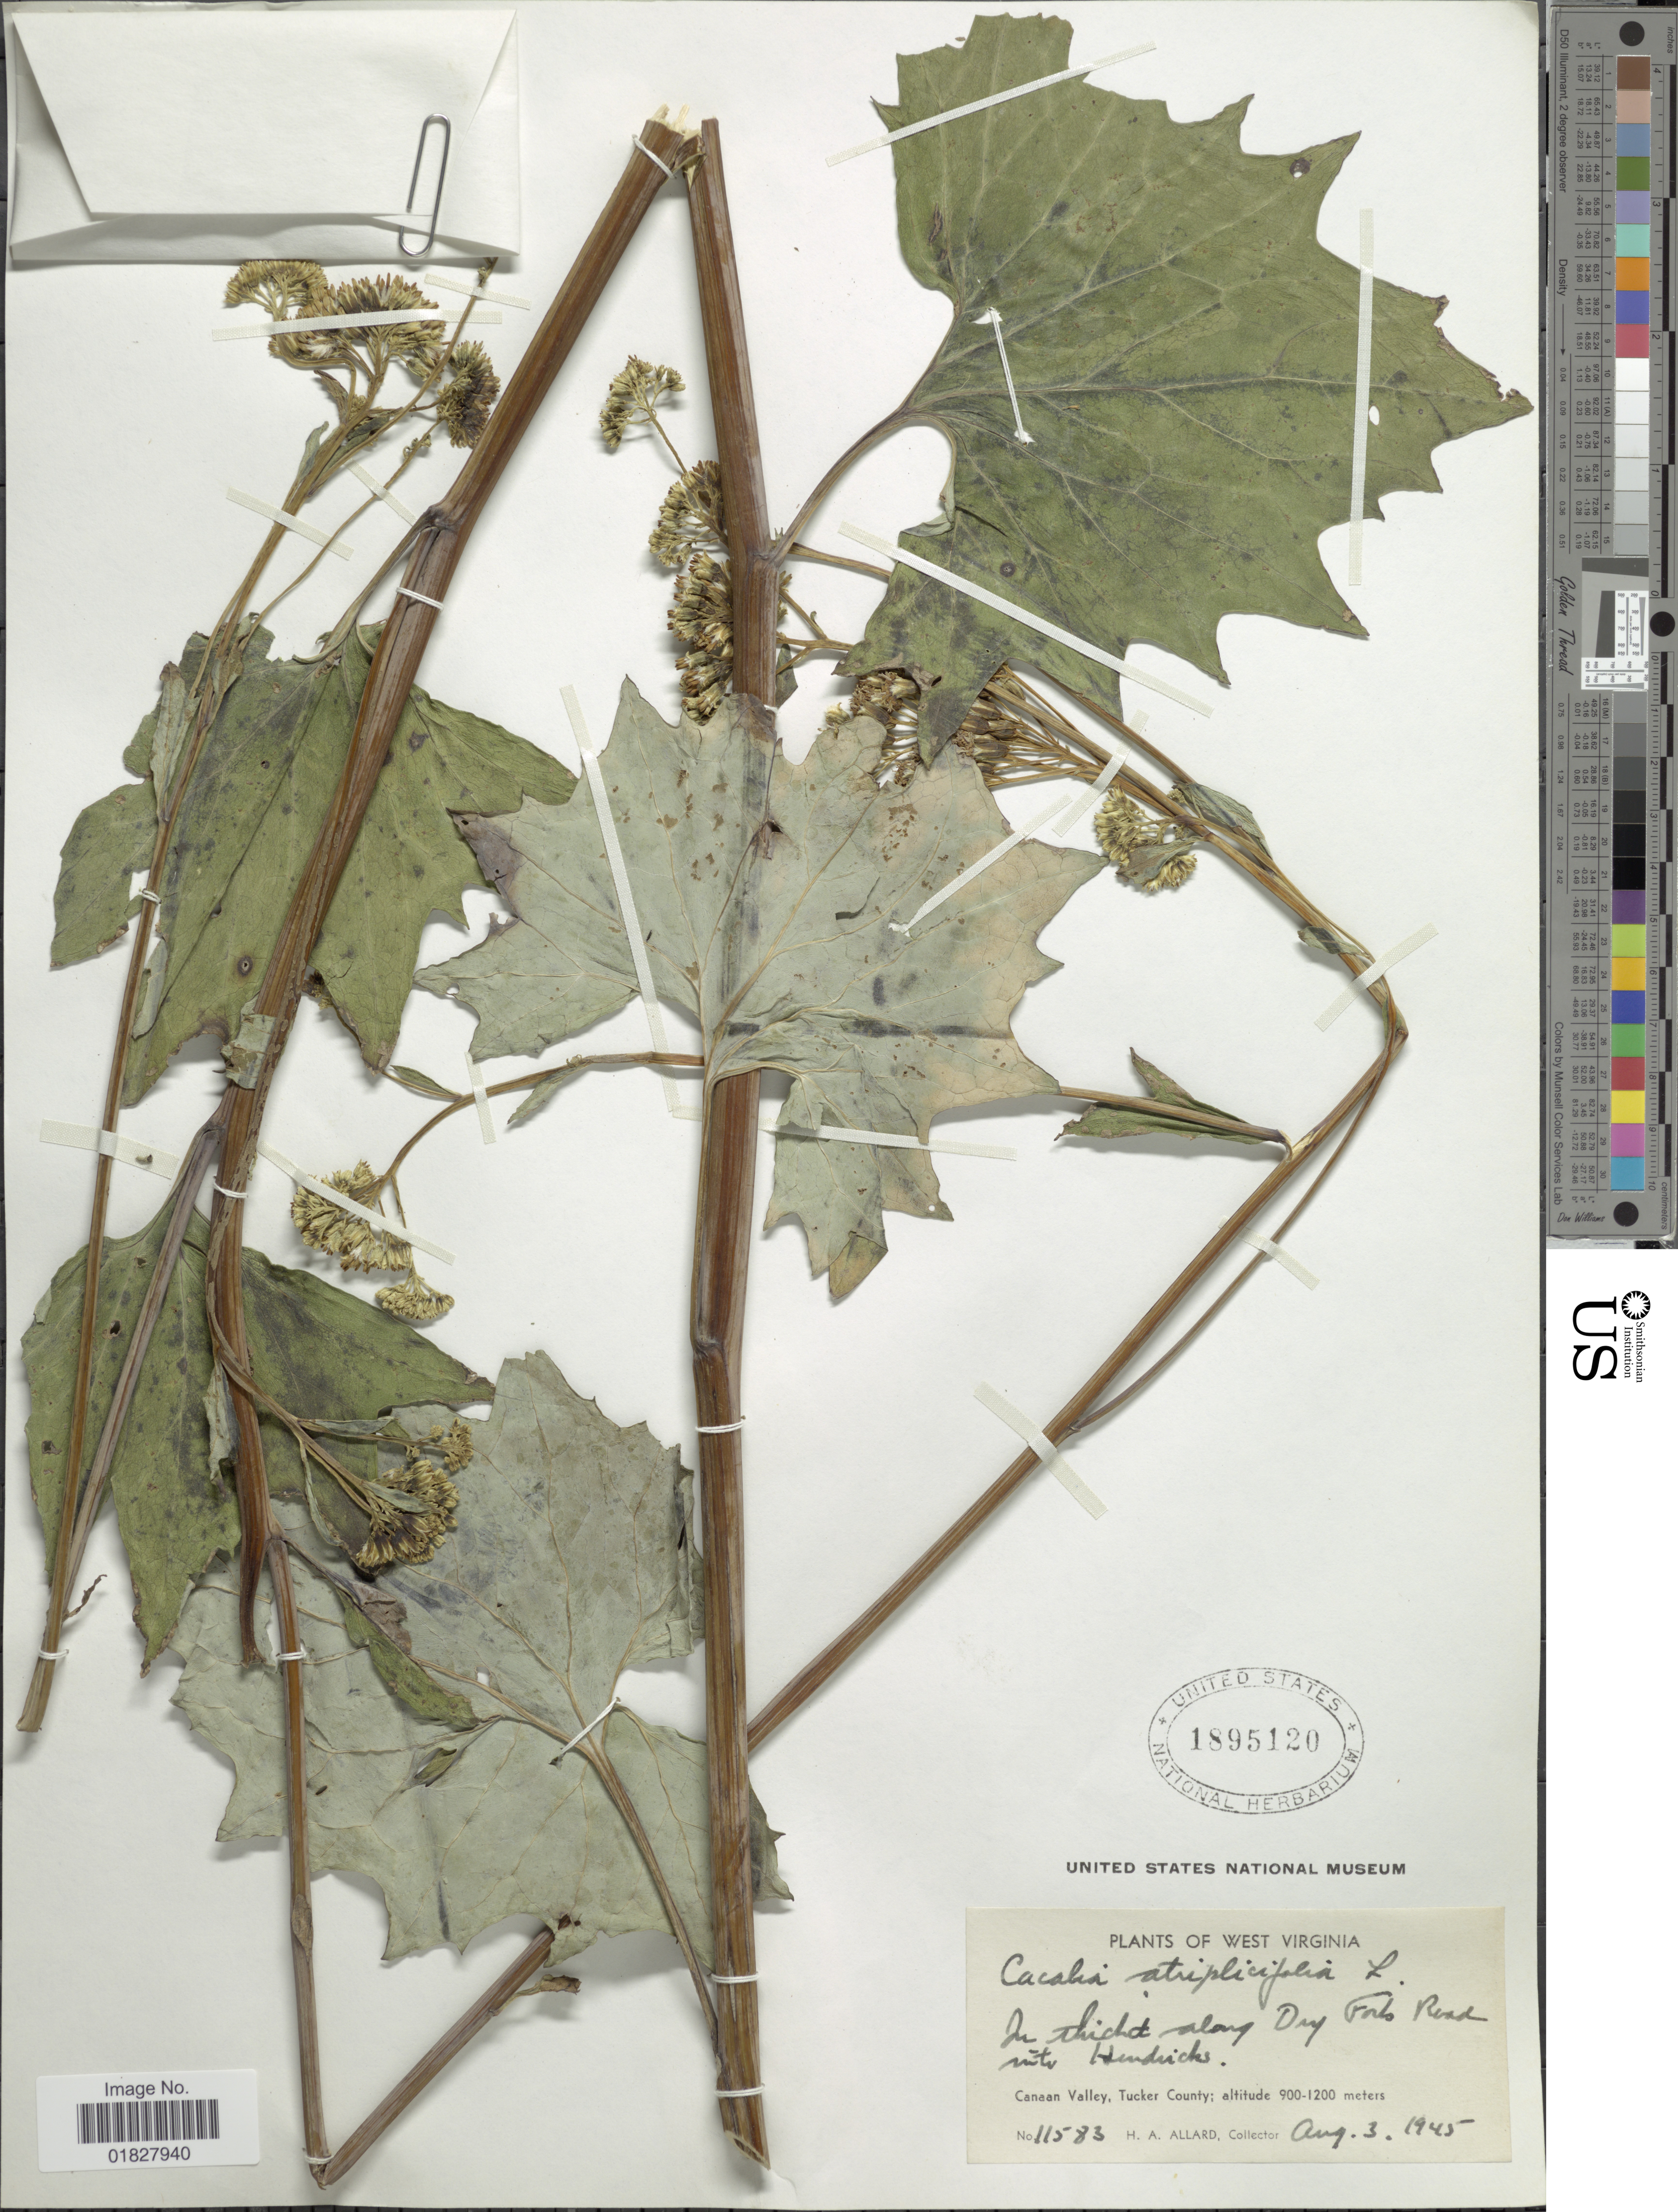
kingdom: Plantae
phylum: Tracheophyta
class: Magnoliopsida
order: Asterales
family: Asteraceae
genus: Arnoglossum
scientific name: Arnoglossum atriplicifolium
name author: (L.) H. Rob.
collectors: H. A. Allard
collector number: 11583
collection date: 1945-08-03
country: United States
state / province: West Virginia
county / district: Tucker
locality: Along Dry Forks Road into Hendricks, Canaan Valley, Tucker County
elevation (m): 900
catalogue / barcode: US 1895120